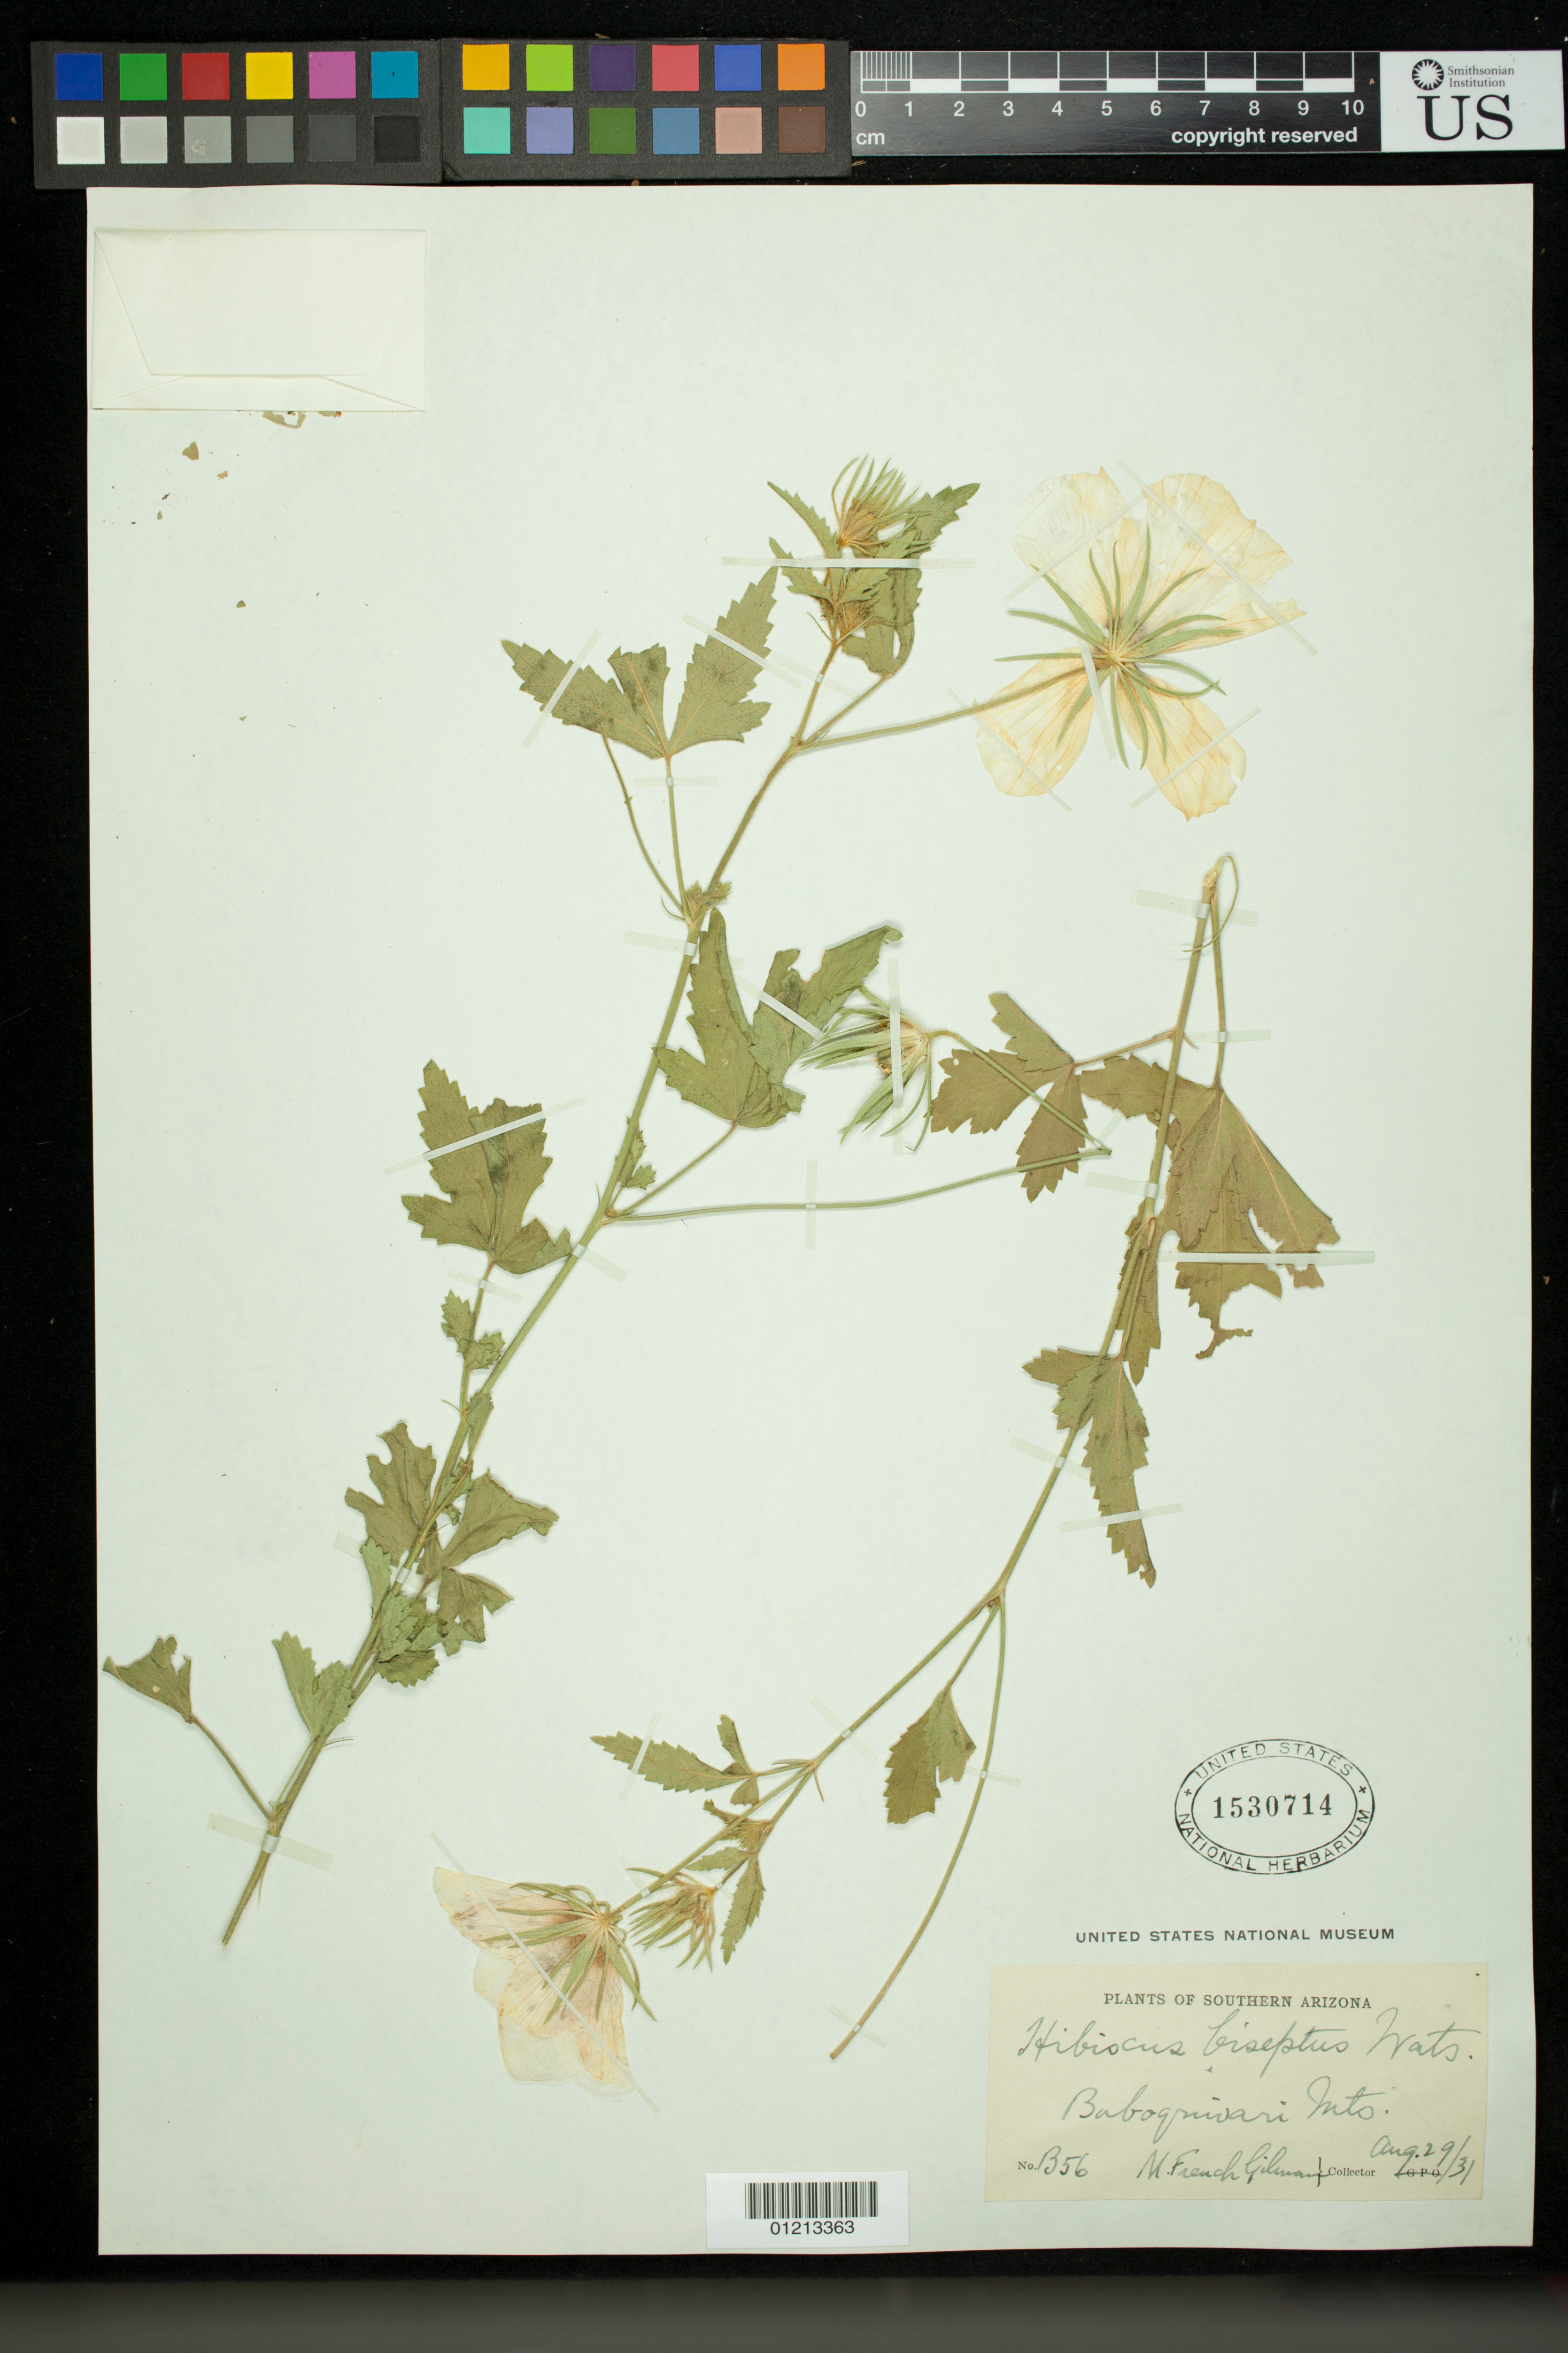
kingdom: Plantae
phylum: Tracheophyta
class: Magnoliopsida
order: Malvales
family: Malvaceae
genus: Hibiscus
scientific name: Hibiscus biseptus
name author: S. Watson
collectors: M. F. Gilman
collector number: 1356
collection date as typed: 29 Aug 1931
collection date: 1931-08-29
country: United States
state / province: Arizona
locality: Baboquivari Mts.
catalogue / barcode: US 1530714